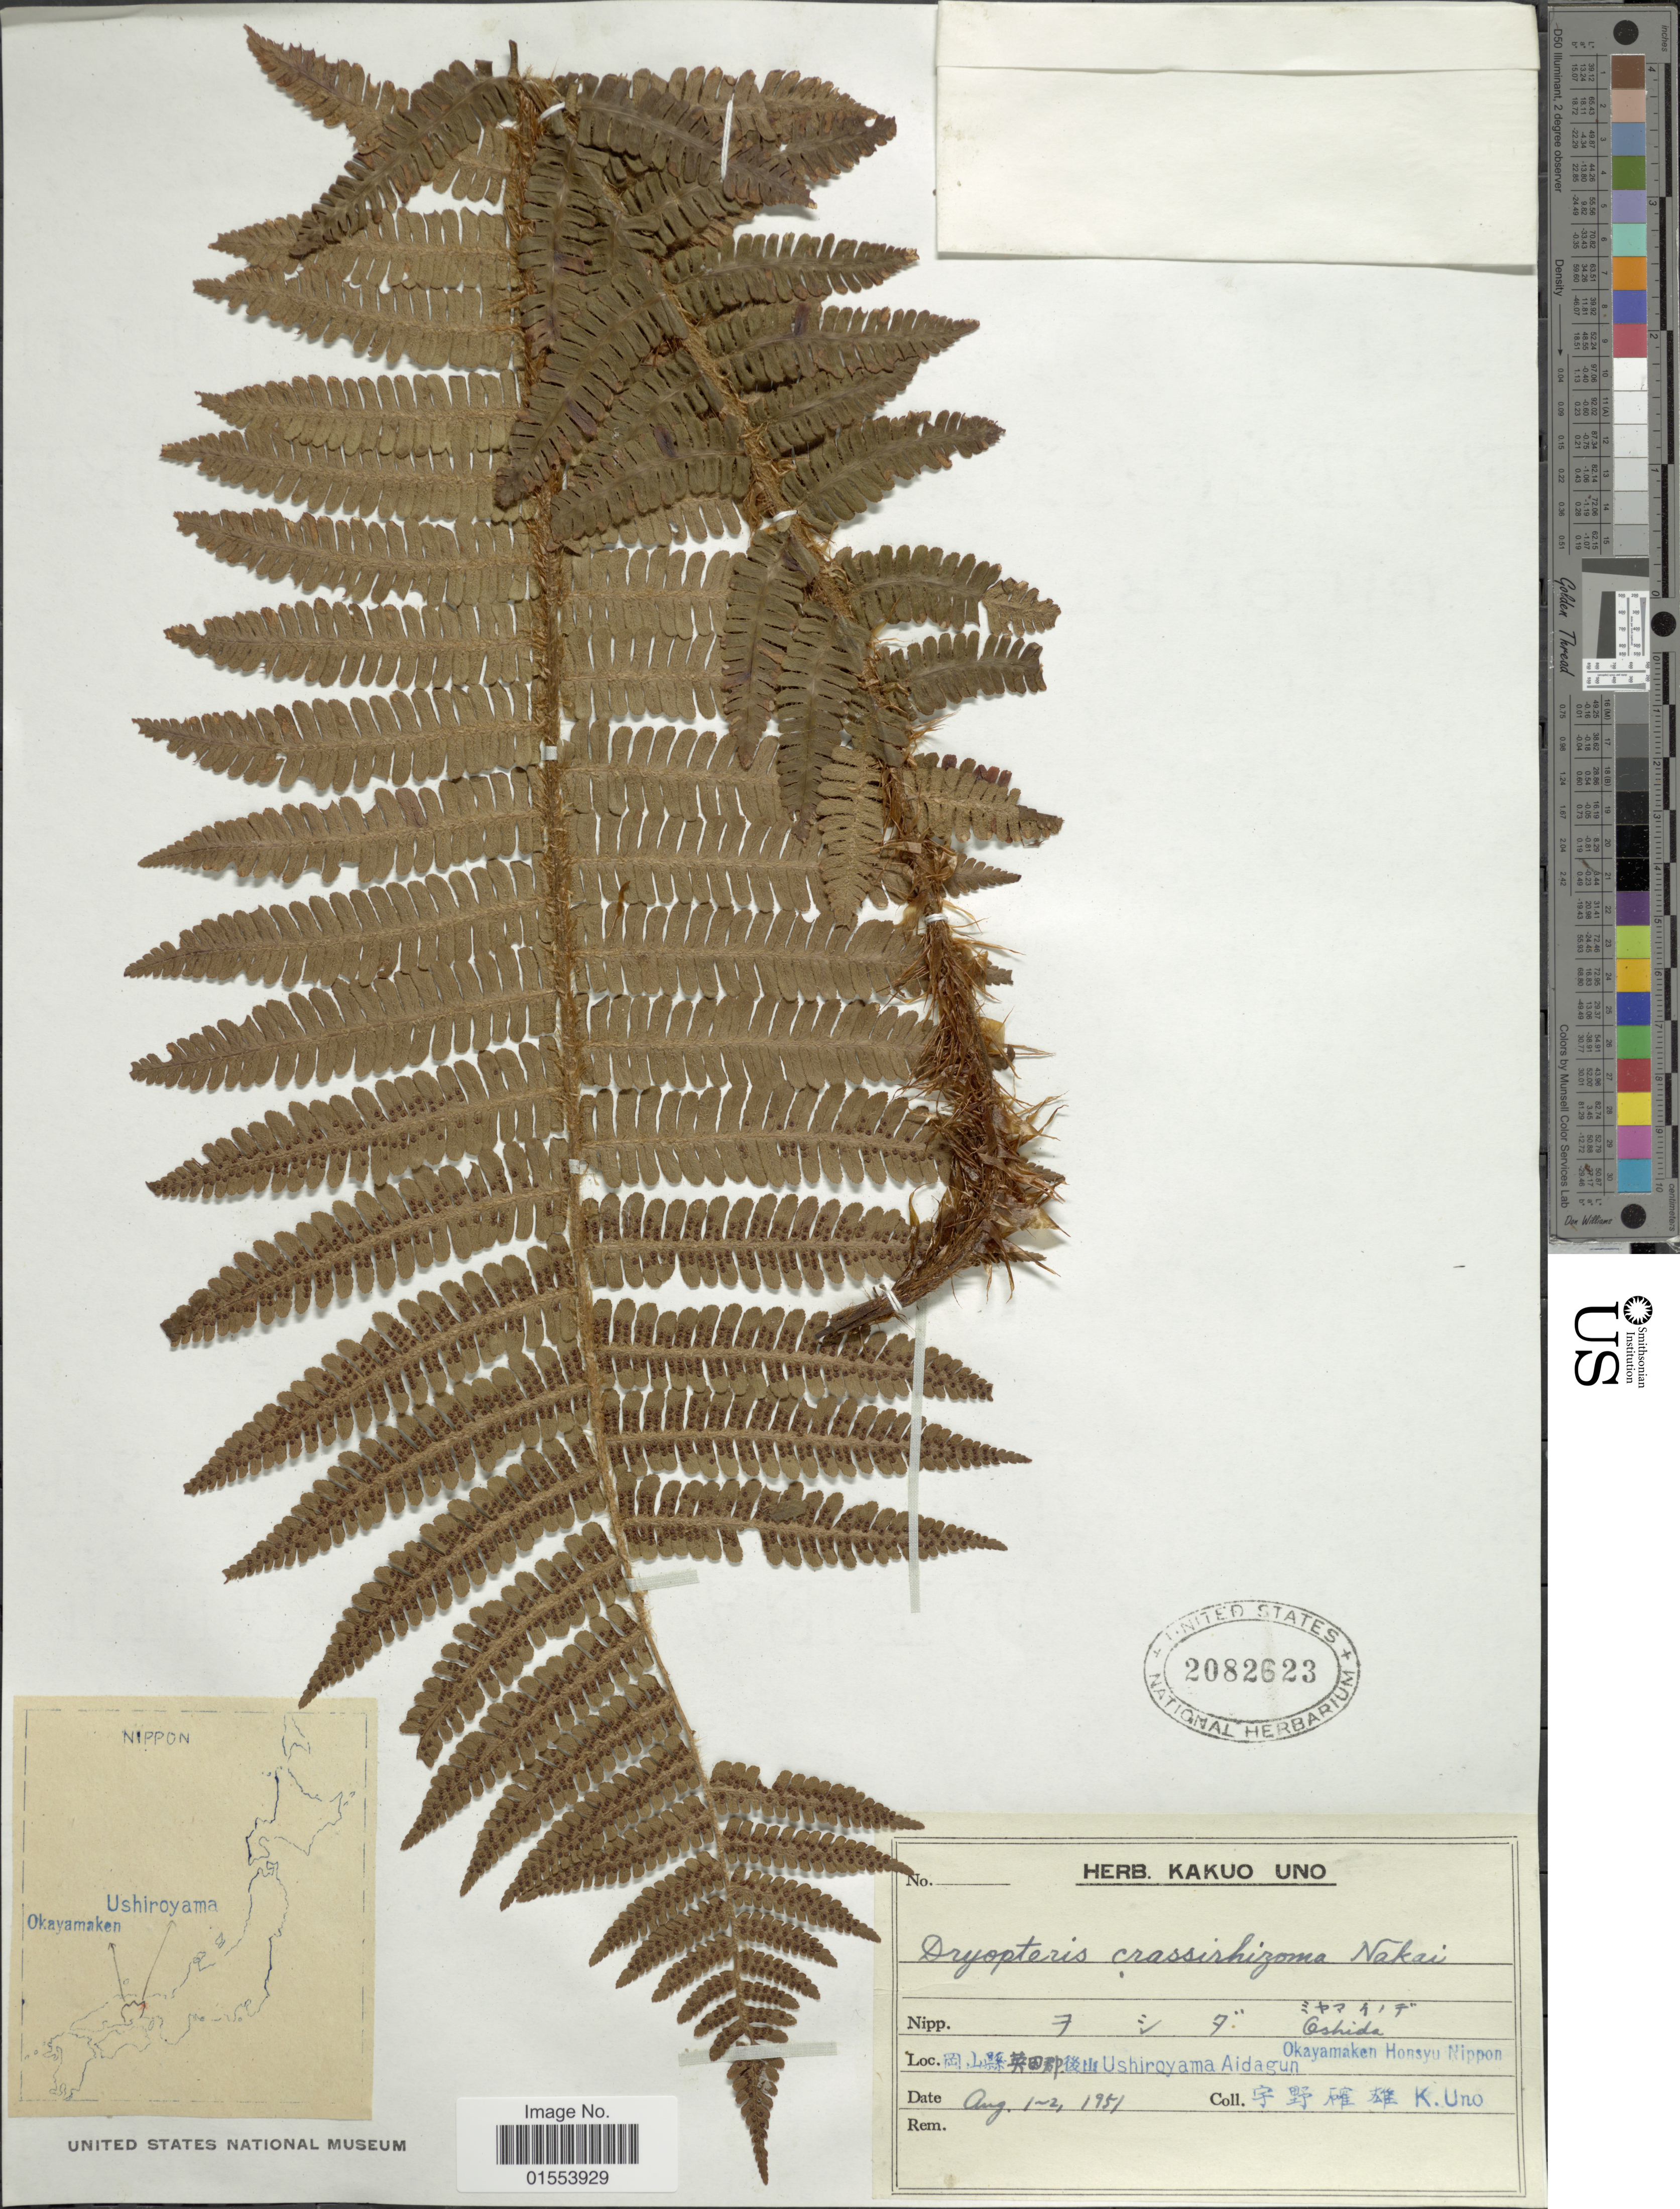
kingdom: Plantae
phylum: Tracheophyta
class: Polypodiopsida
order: Polypodiales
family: Dryopteridaceae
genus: Dryopteris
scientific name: Dryopteris crassirhizoma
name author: Nakai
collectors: K. Uno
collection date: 1951-08-01/1951-08-02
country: Japan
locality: Ushiroyama Aidagun, Okayamaken Honsyu Nippon.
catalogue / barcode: US 2082623